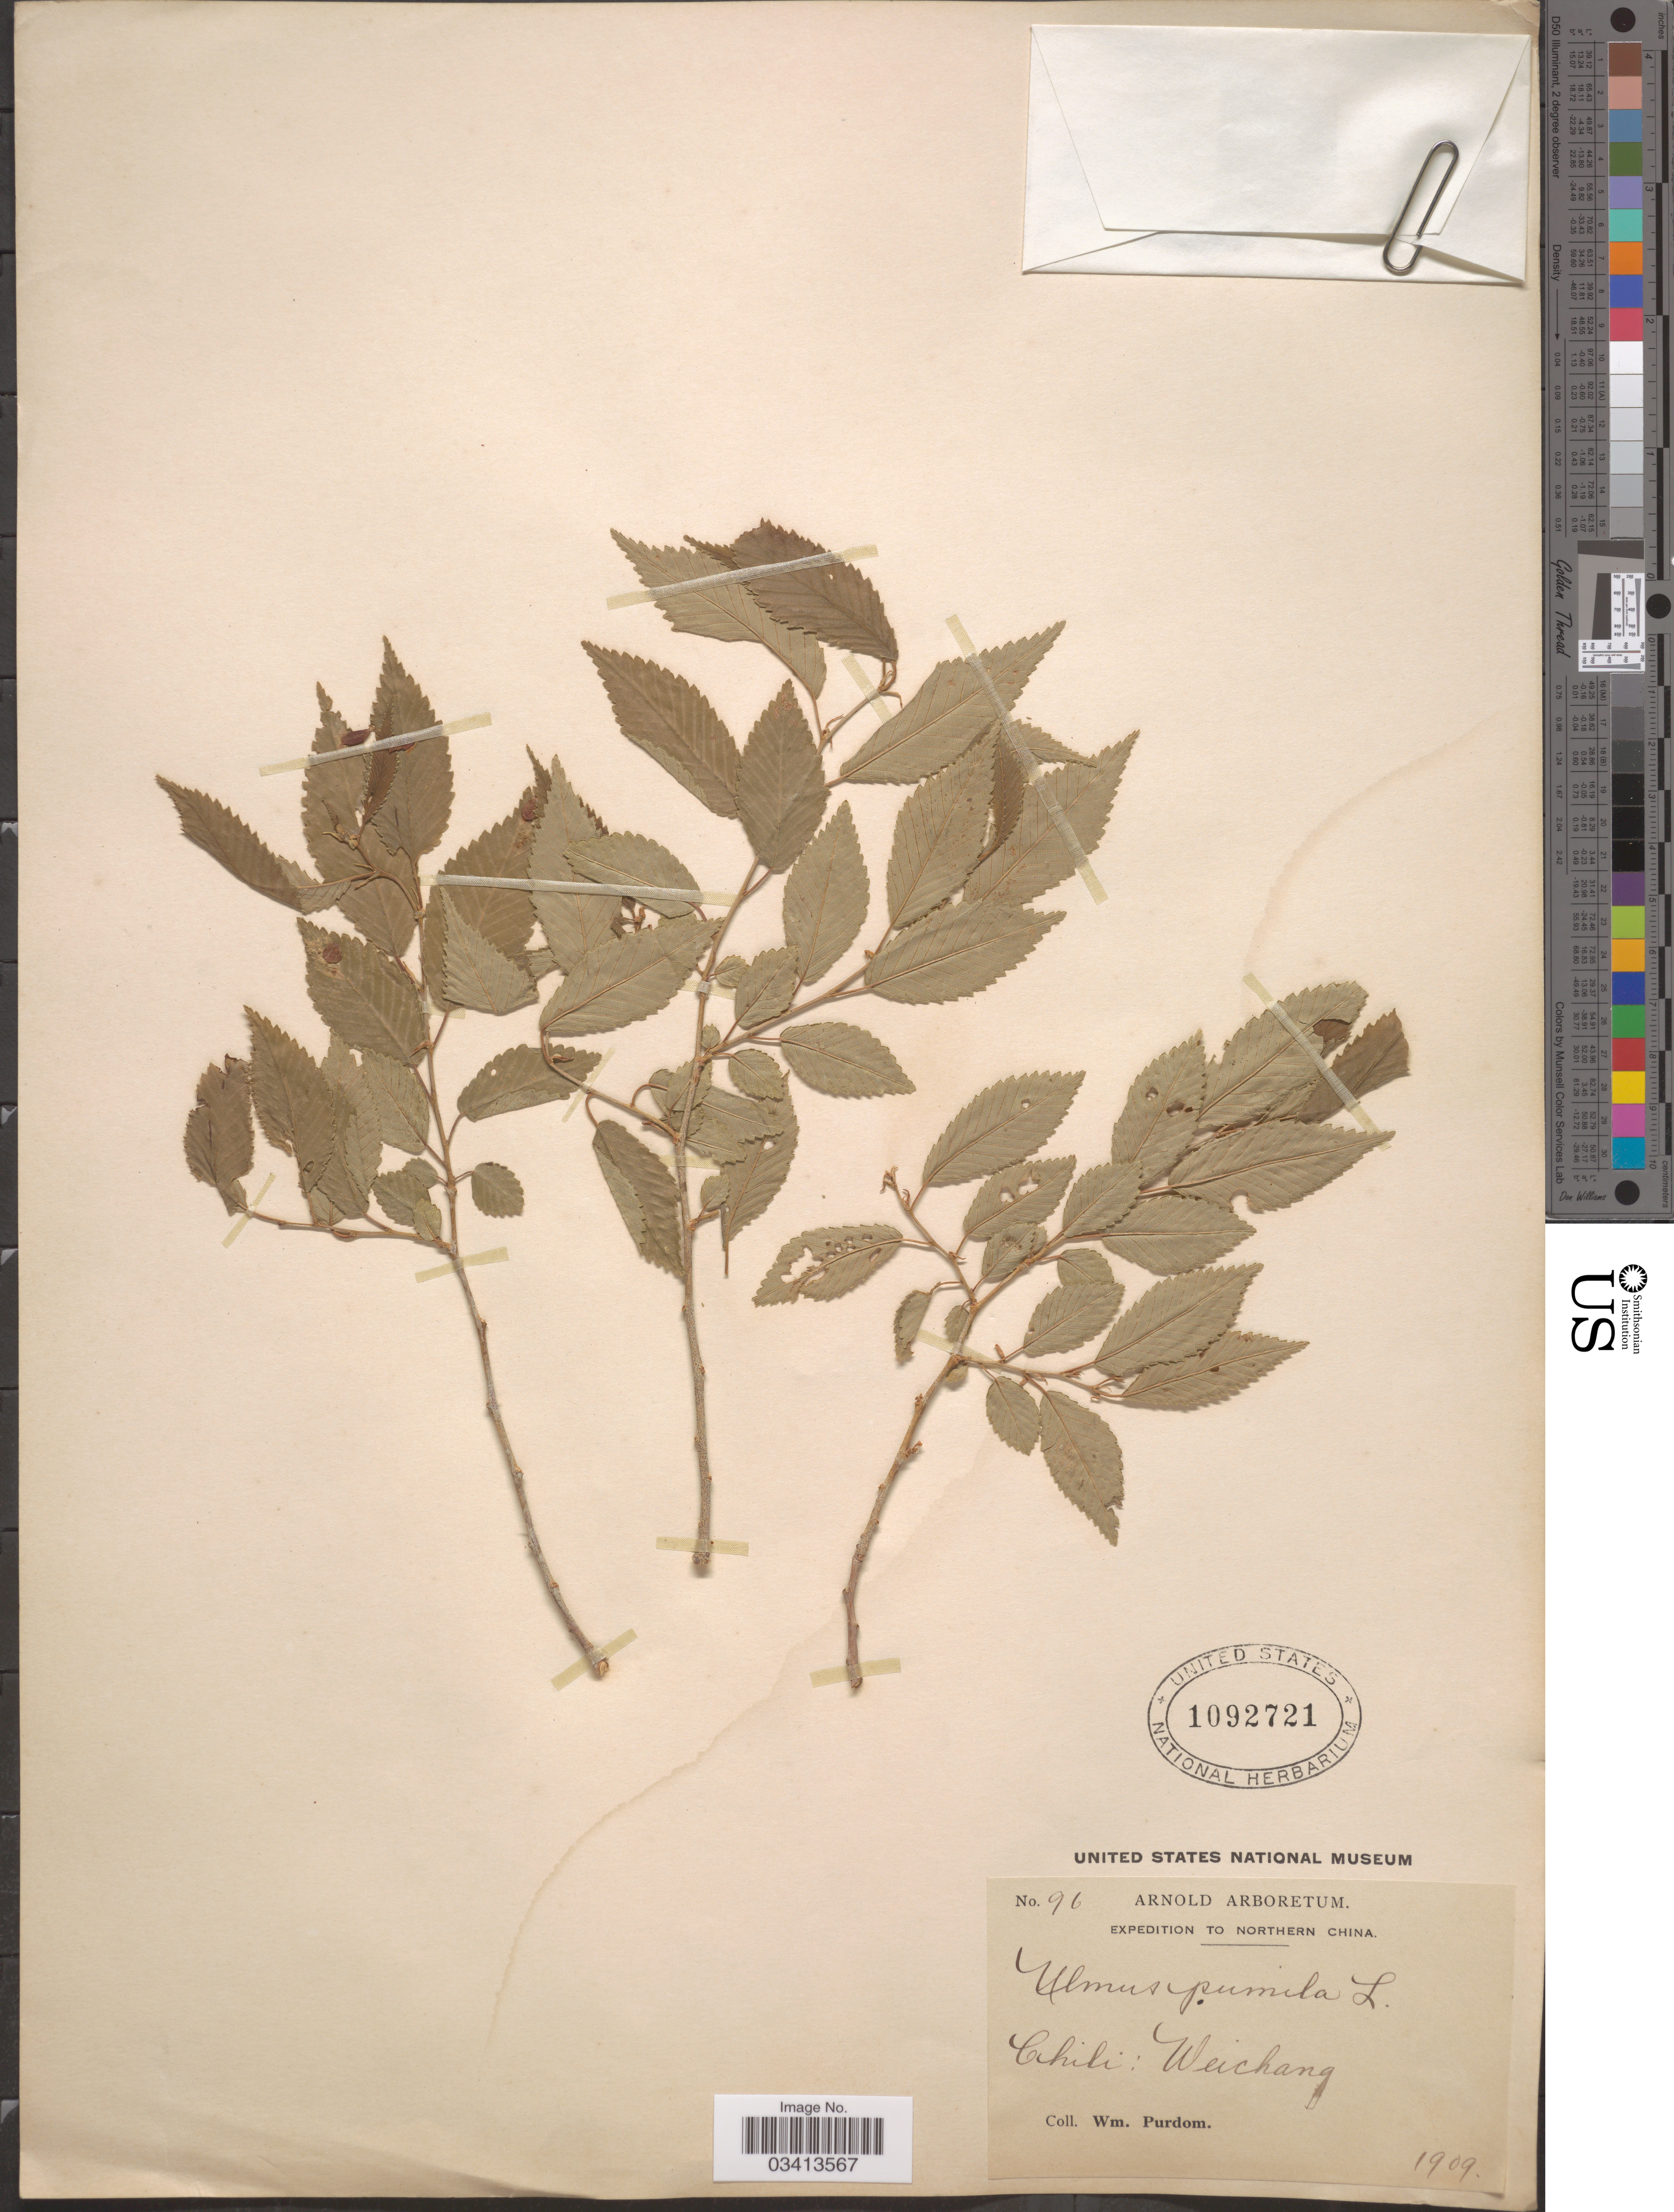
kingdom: Plantae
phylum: Tracheophyta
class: Magnoliopsida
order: Rosales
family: Ulmaceae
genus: Ulmus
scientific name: Ulmus pumila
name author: L.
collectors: W. Purdom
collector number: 96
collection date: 1909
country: China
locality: Northern China. Chili: Weichang.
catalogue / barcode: US 1092721